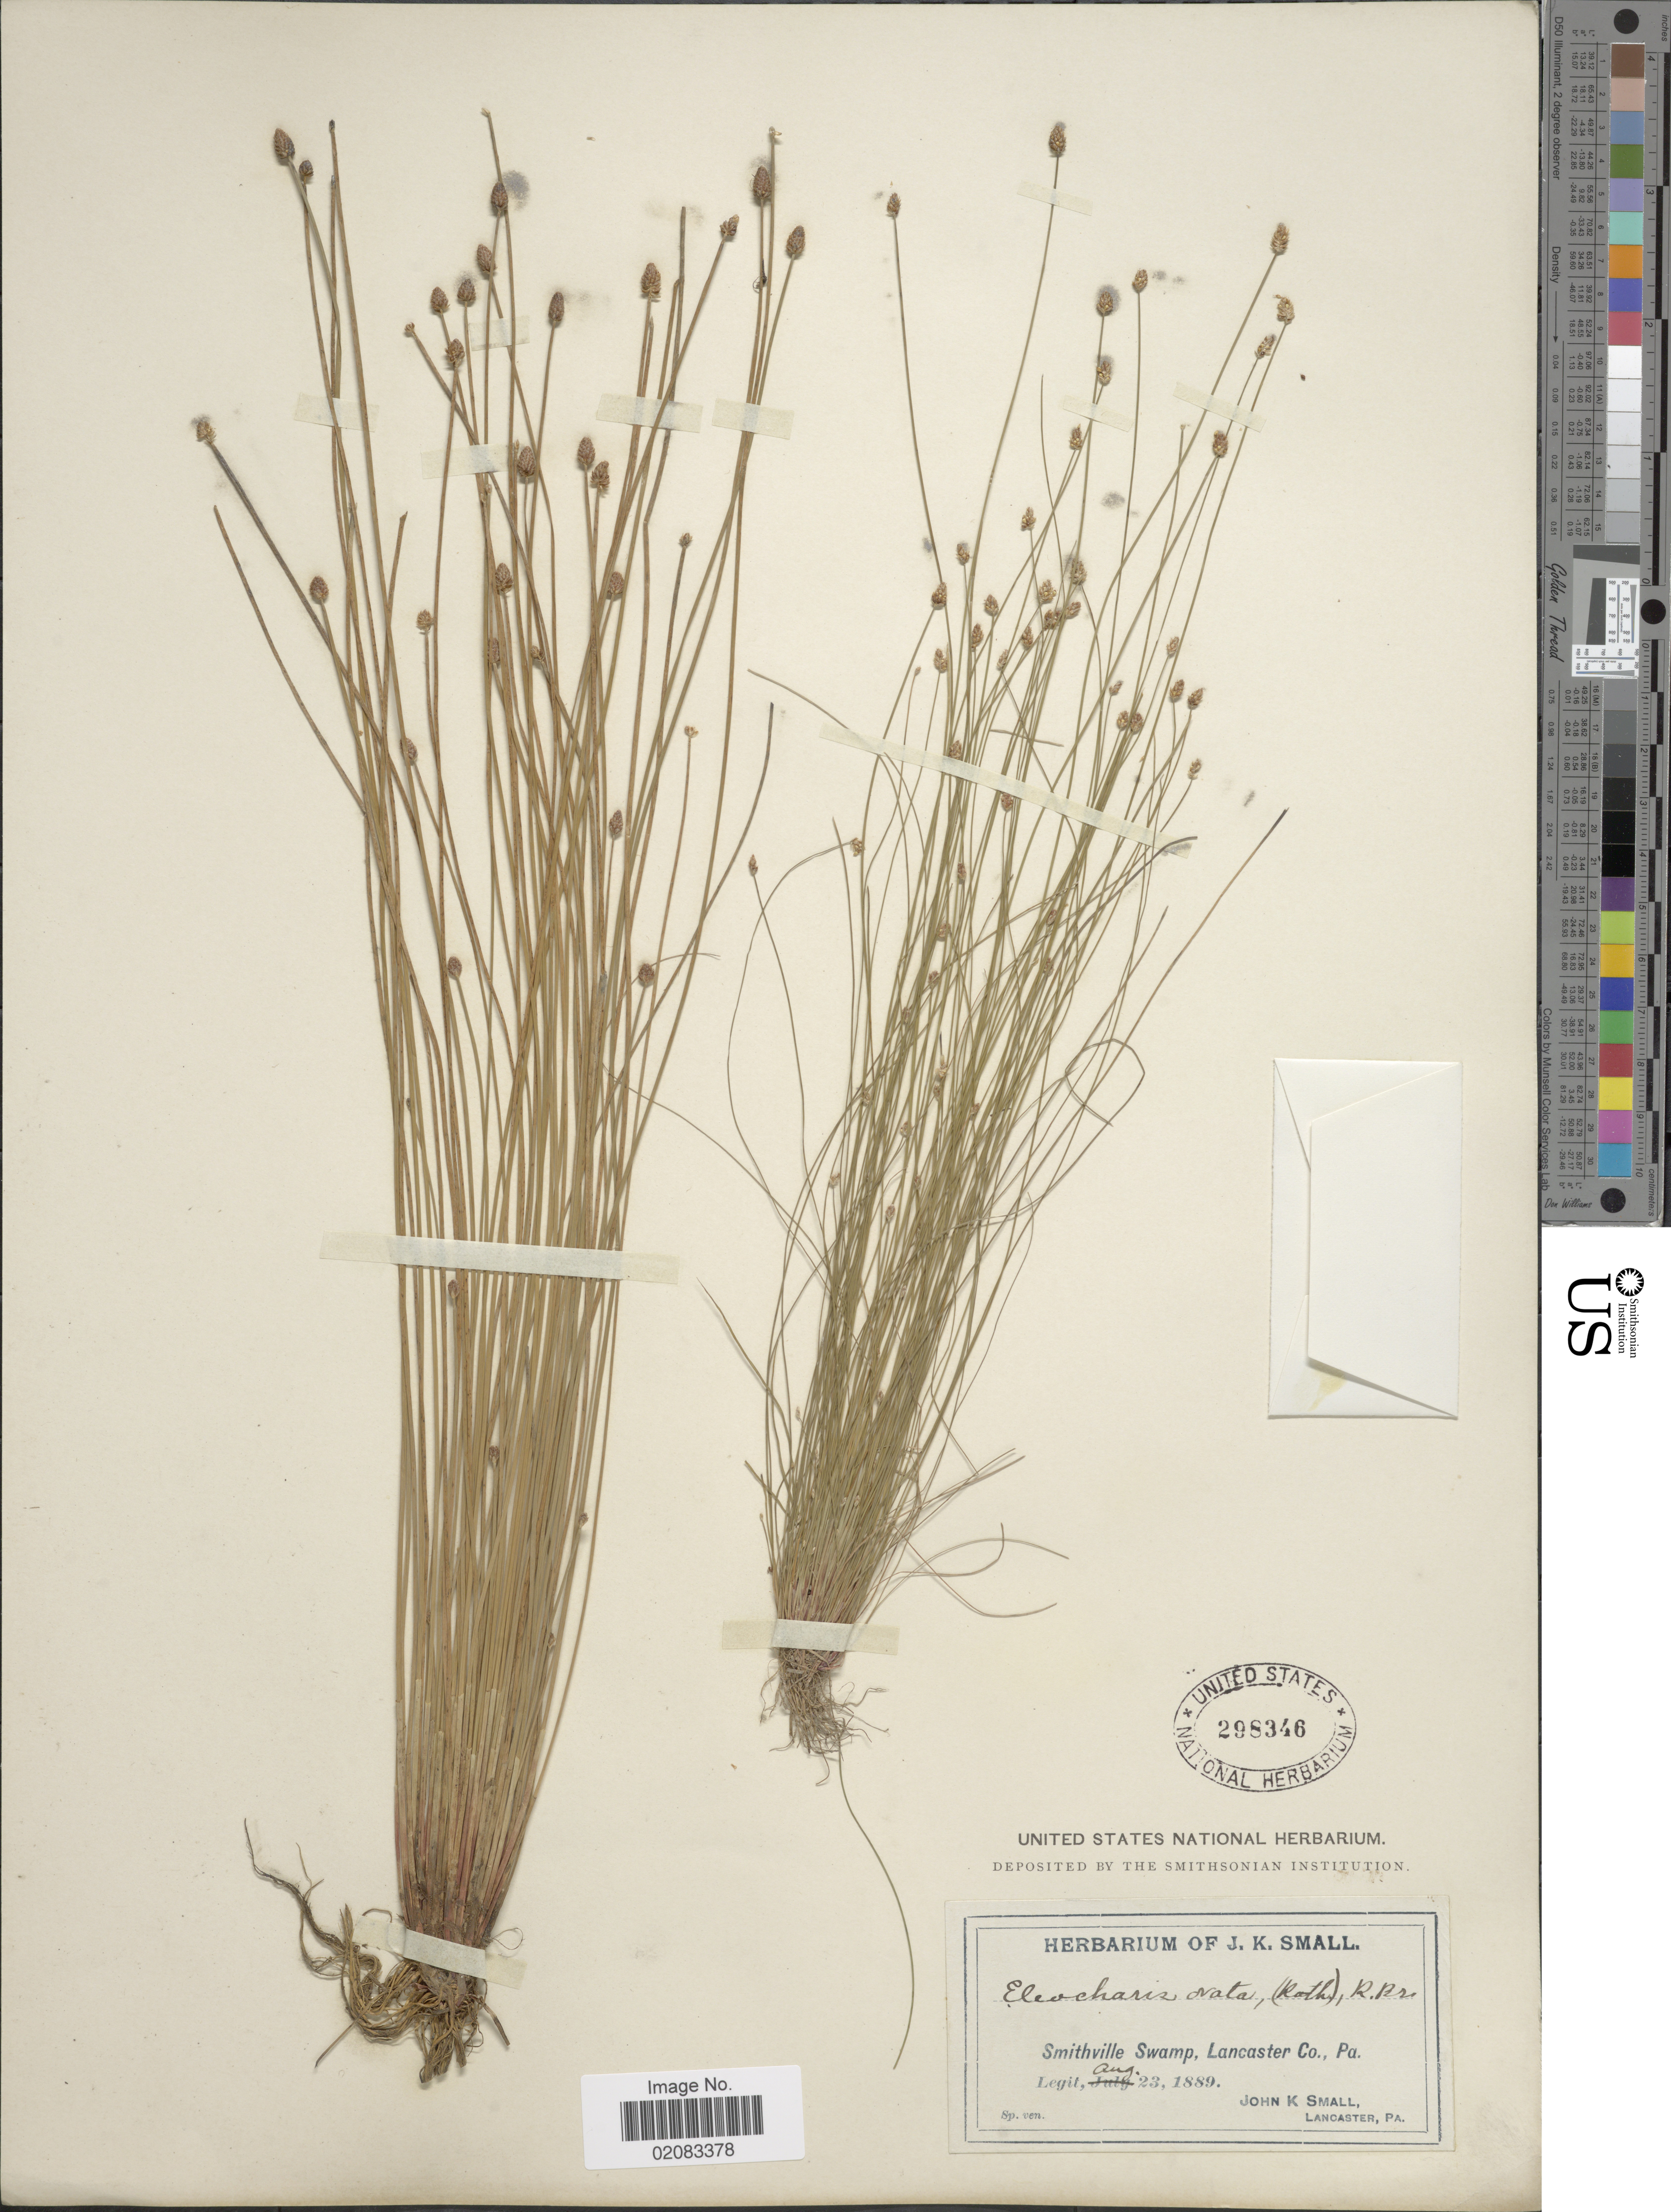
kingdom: Plantae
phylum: Tracheophyta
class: Liliopsida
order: Poales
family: Cyperaceae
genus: Eleocharis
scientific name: Eleocharis obtusa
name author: (Willd.) Schult.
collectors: J. K. Small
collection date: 1889-08-23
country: United States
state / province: Pennsylvania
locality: Smithville Swamp, Lancaster Co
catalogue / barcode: US 298346